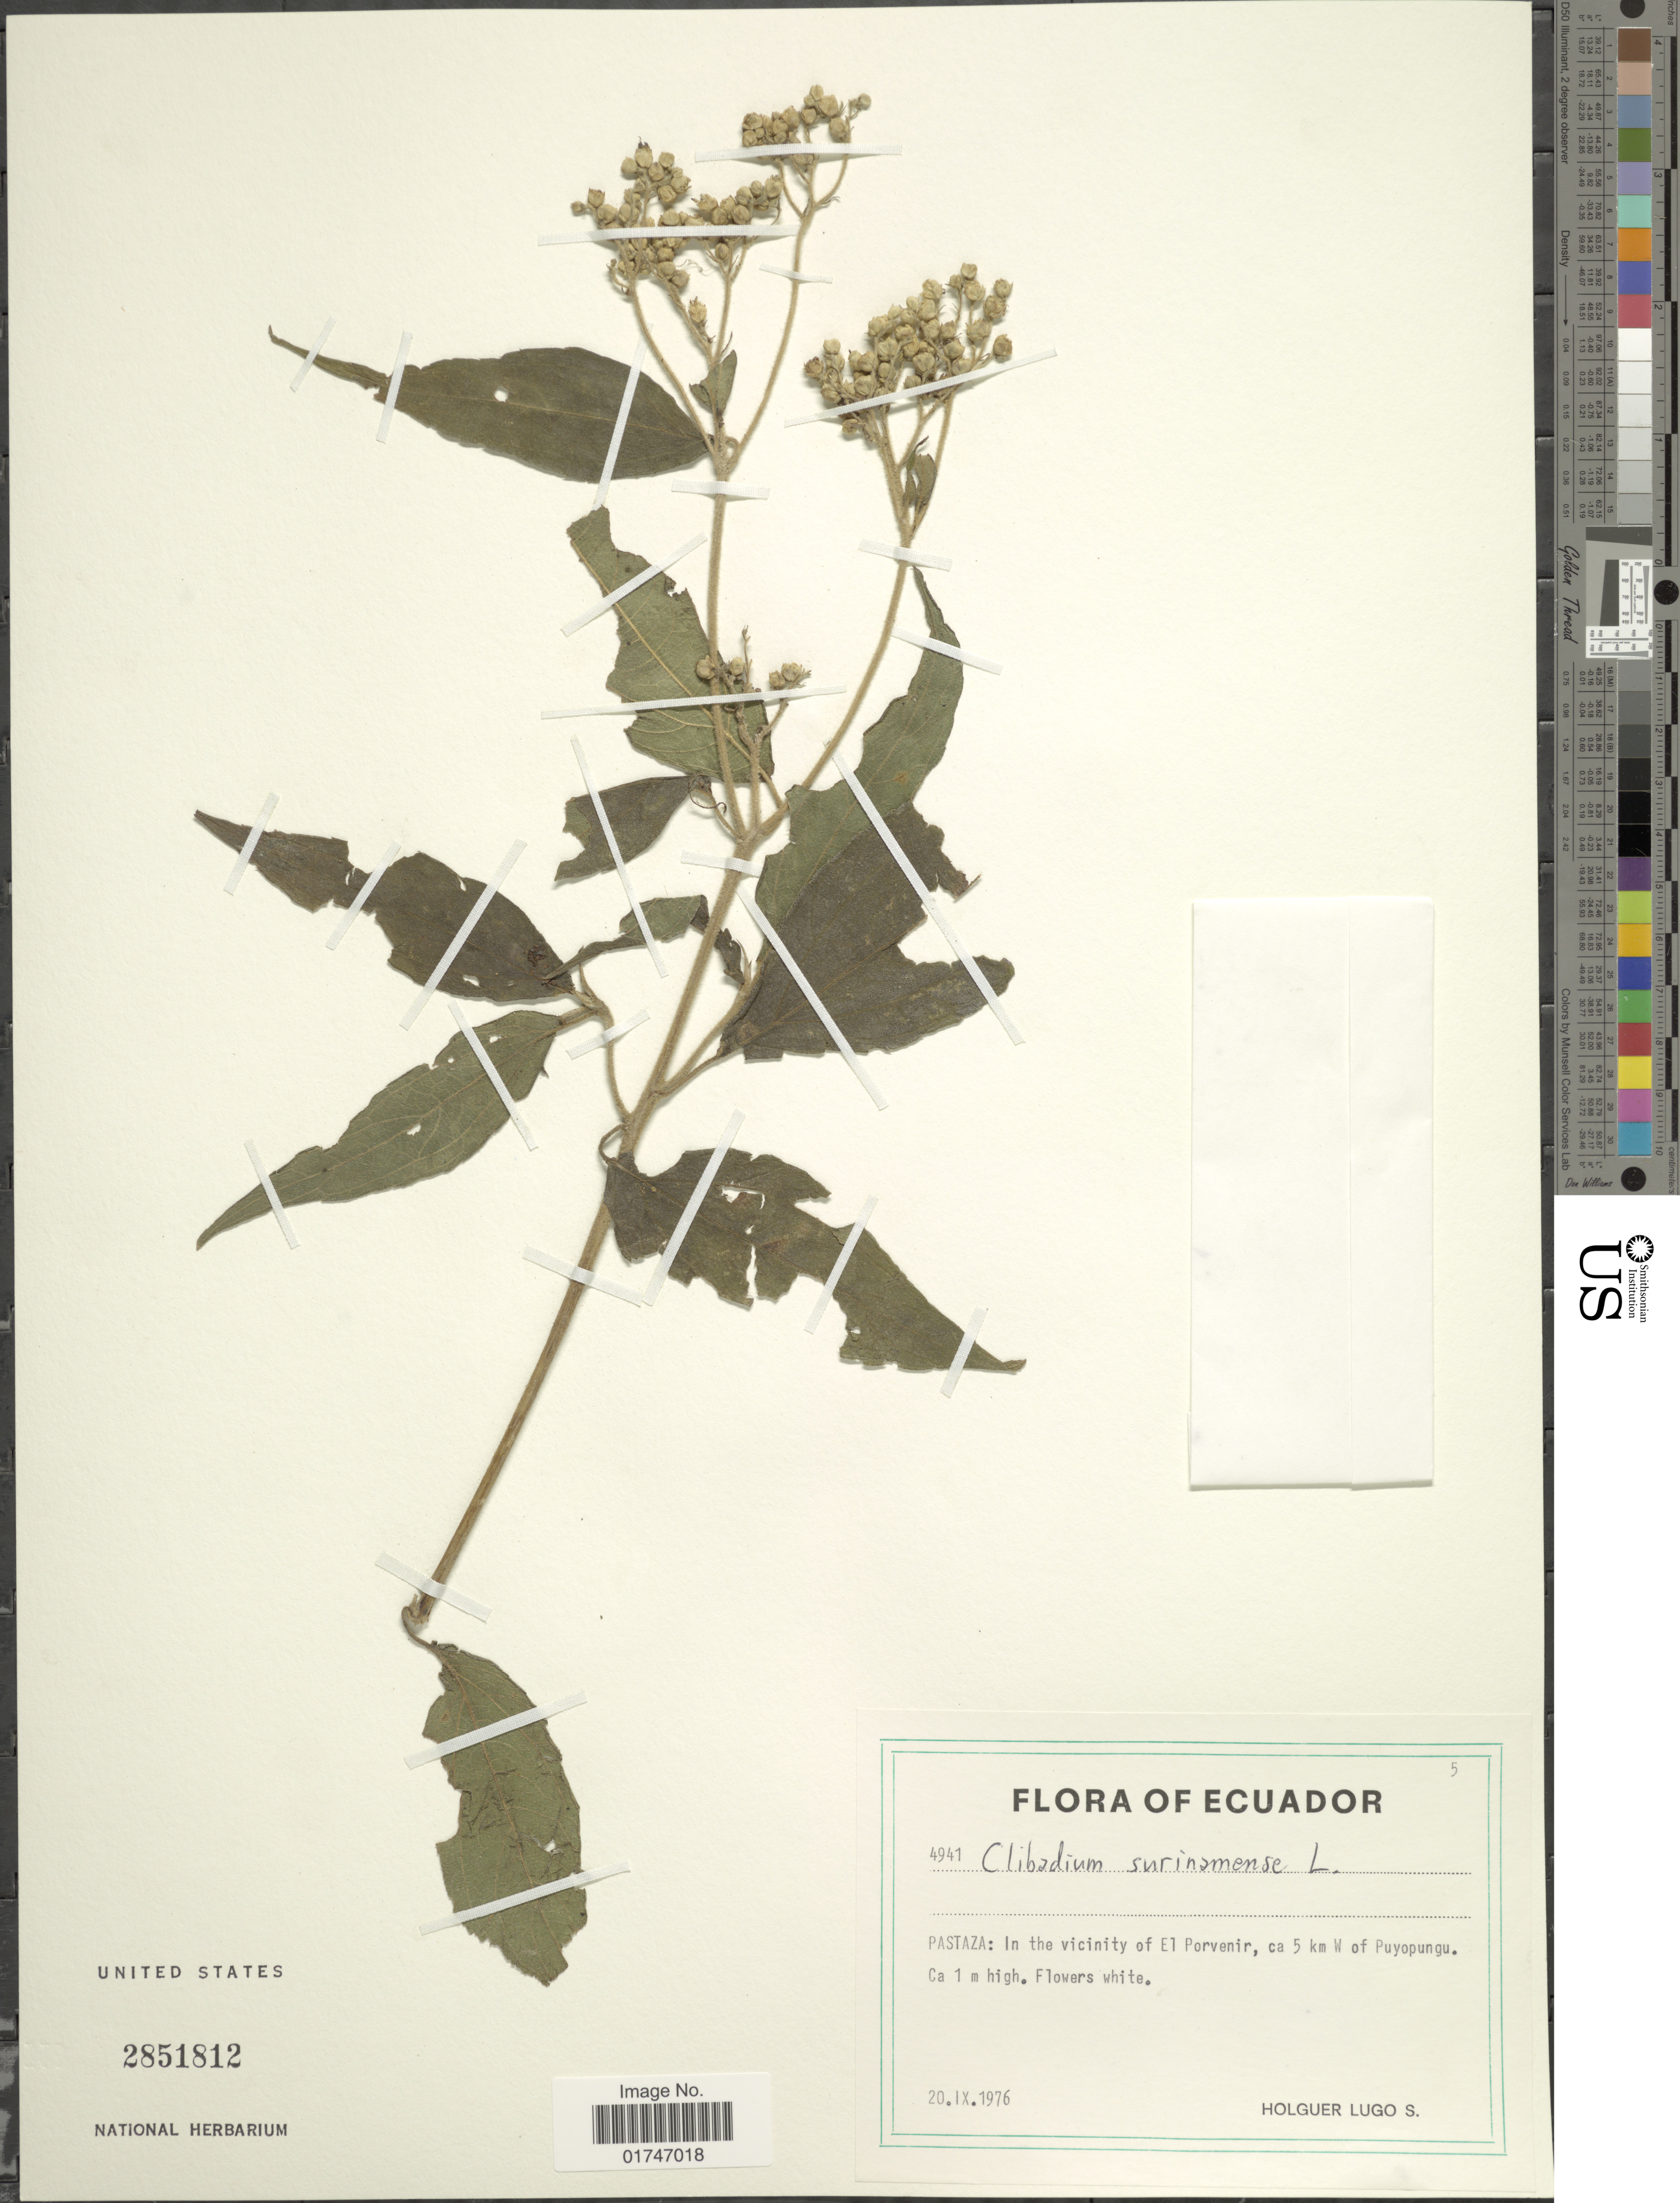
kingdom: Plantae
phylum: Tracheophyta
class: Magnoliopsida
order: Asterales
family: Asteraceae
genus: Clibadium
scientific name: Clibadium surinamense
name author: L.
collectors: H. Lugo S.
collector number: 4941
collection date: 1976-09-20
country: Ecuador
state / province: Pastaza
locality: Pastaza: In the vicinity of El Porvenir, ca 5 km W of Puyopungu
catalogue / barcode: US 2851812